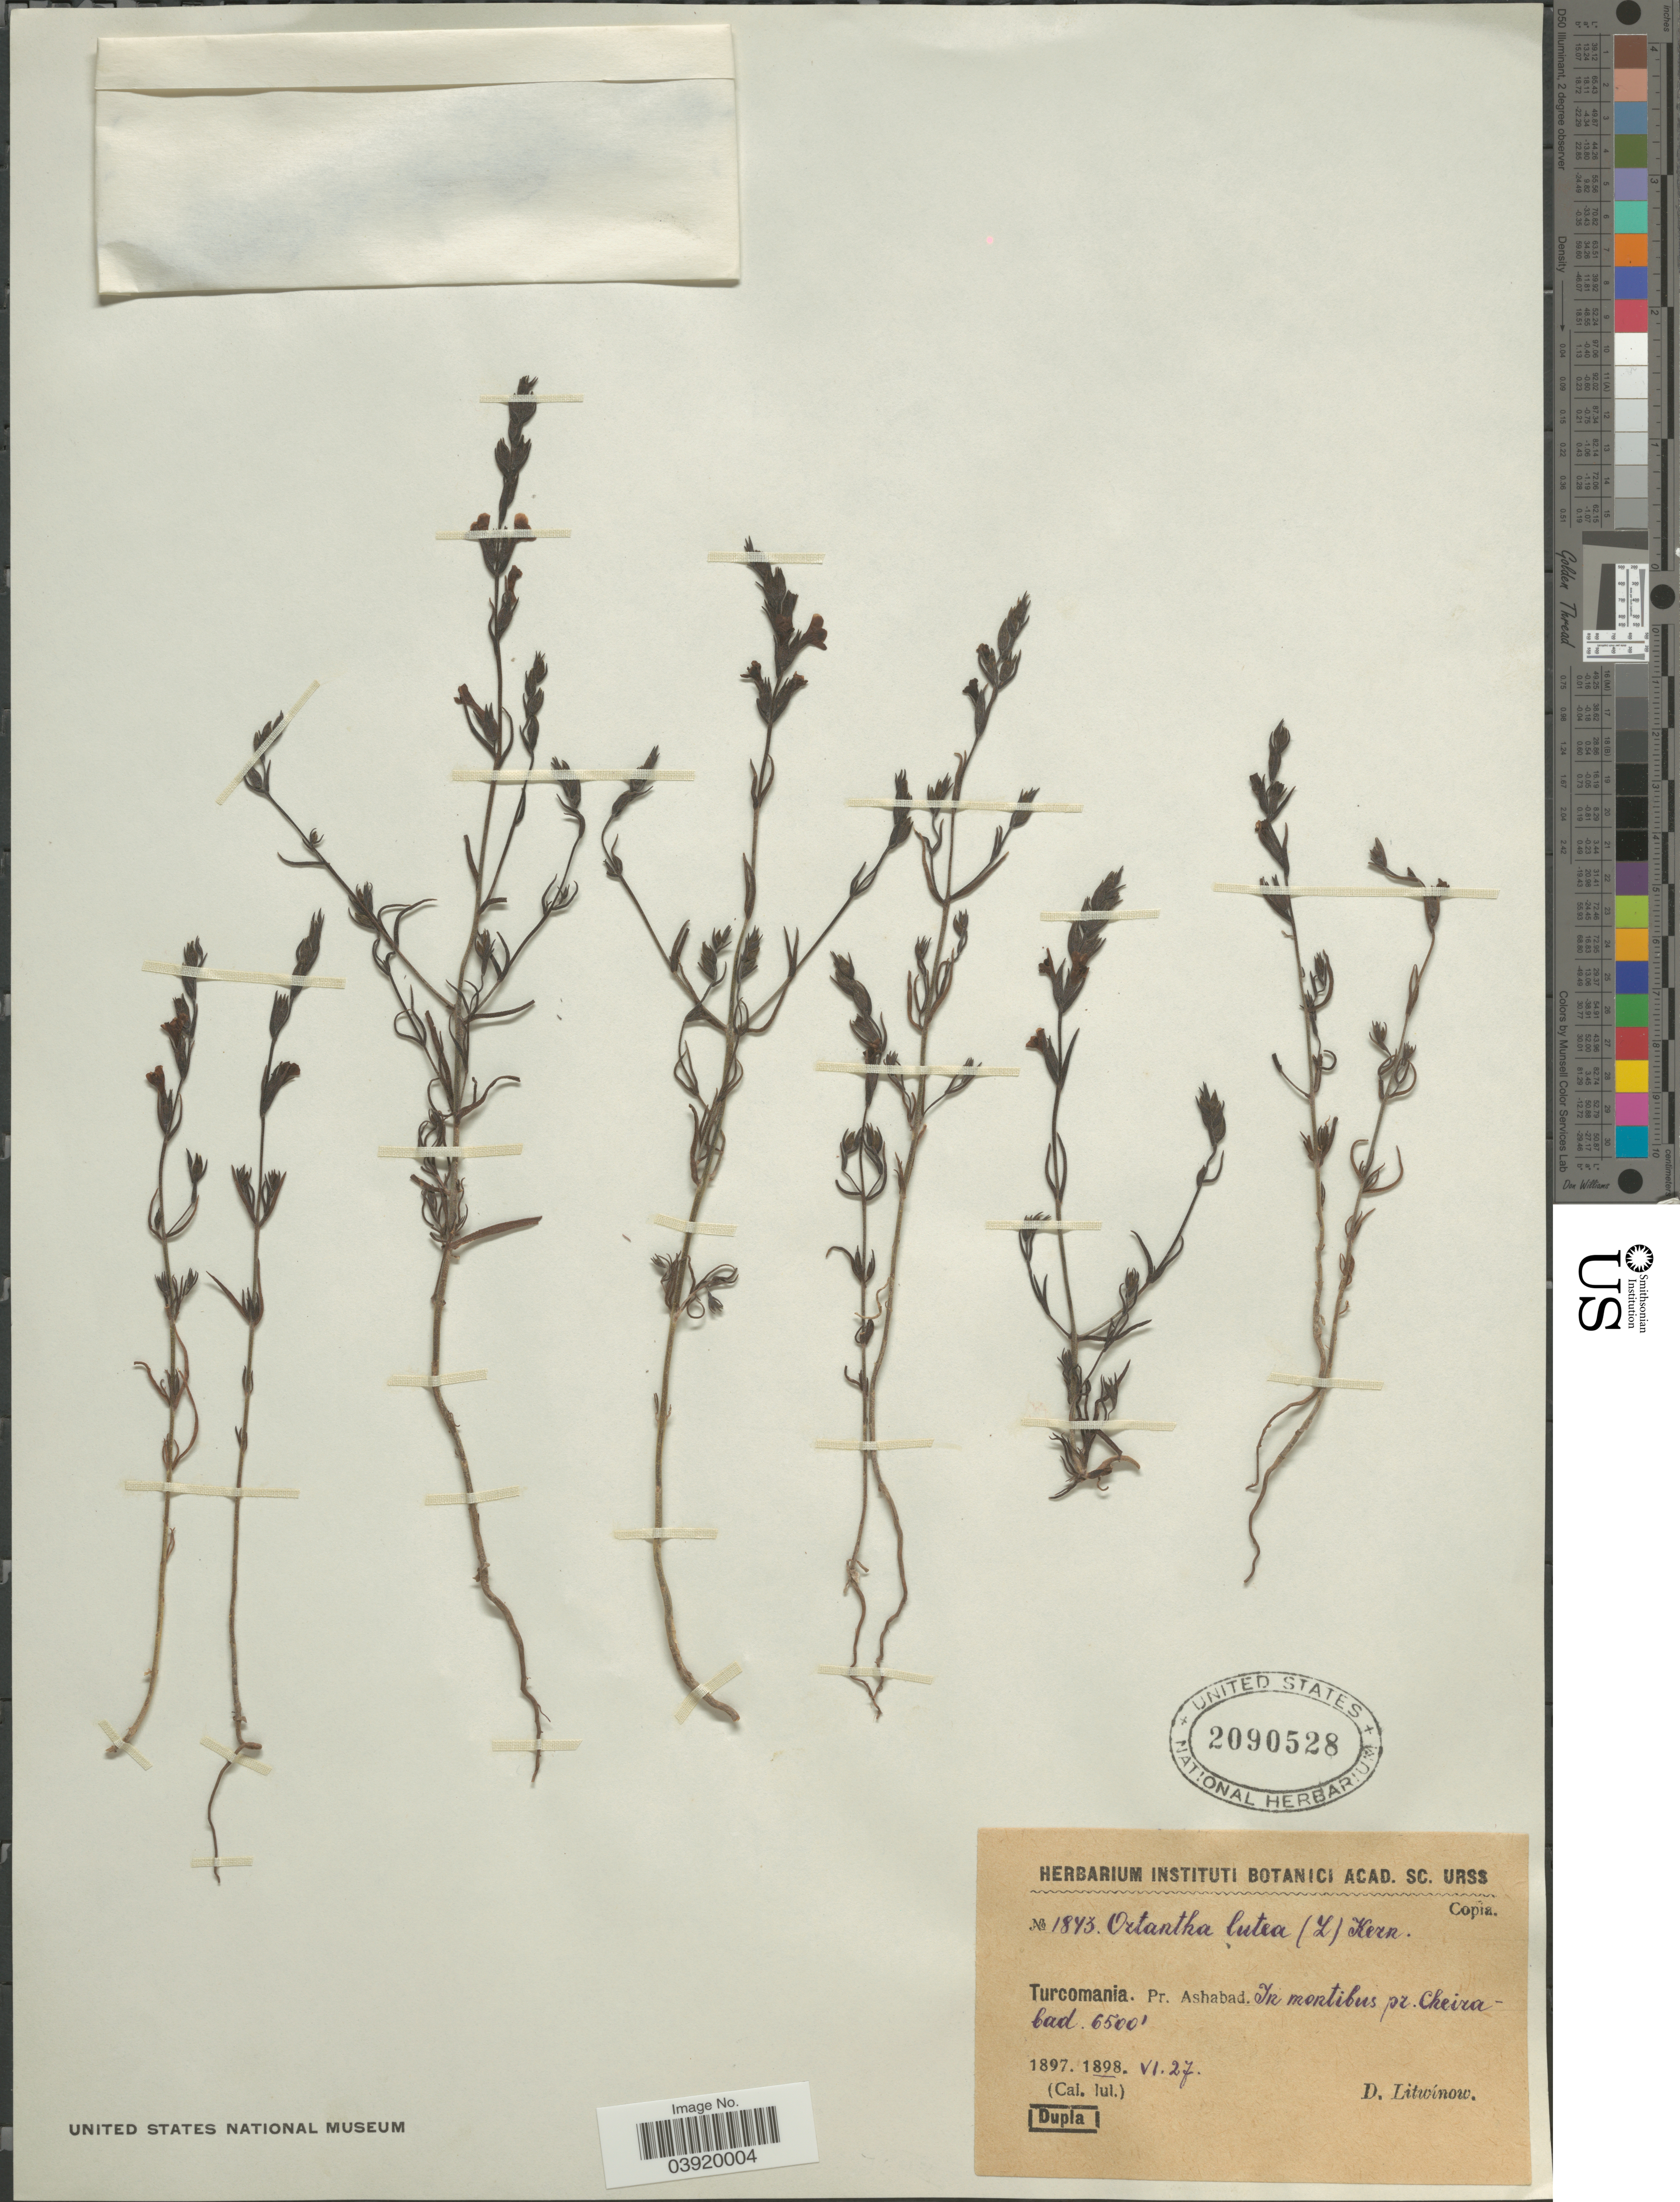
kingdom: Plantae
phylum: Tracheophyta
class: Magnoliopsida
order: Lamiales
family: Orobanchaceae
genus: Odontites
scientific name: Odontites luteus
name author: (L.) Clairv.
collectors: D. Litwinow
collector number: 1843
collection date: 1898-06-27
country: Turkmenistan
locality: Turcomania. Pr. Ashabad. In montibus pr. Cheirabad.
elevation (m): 1981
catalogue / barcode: US 2090528